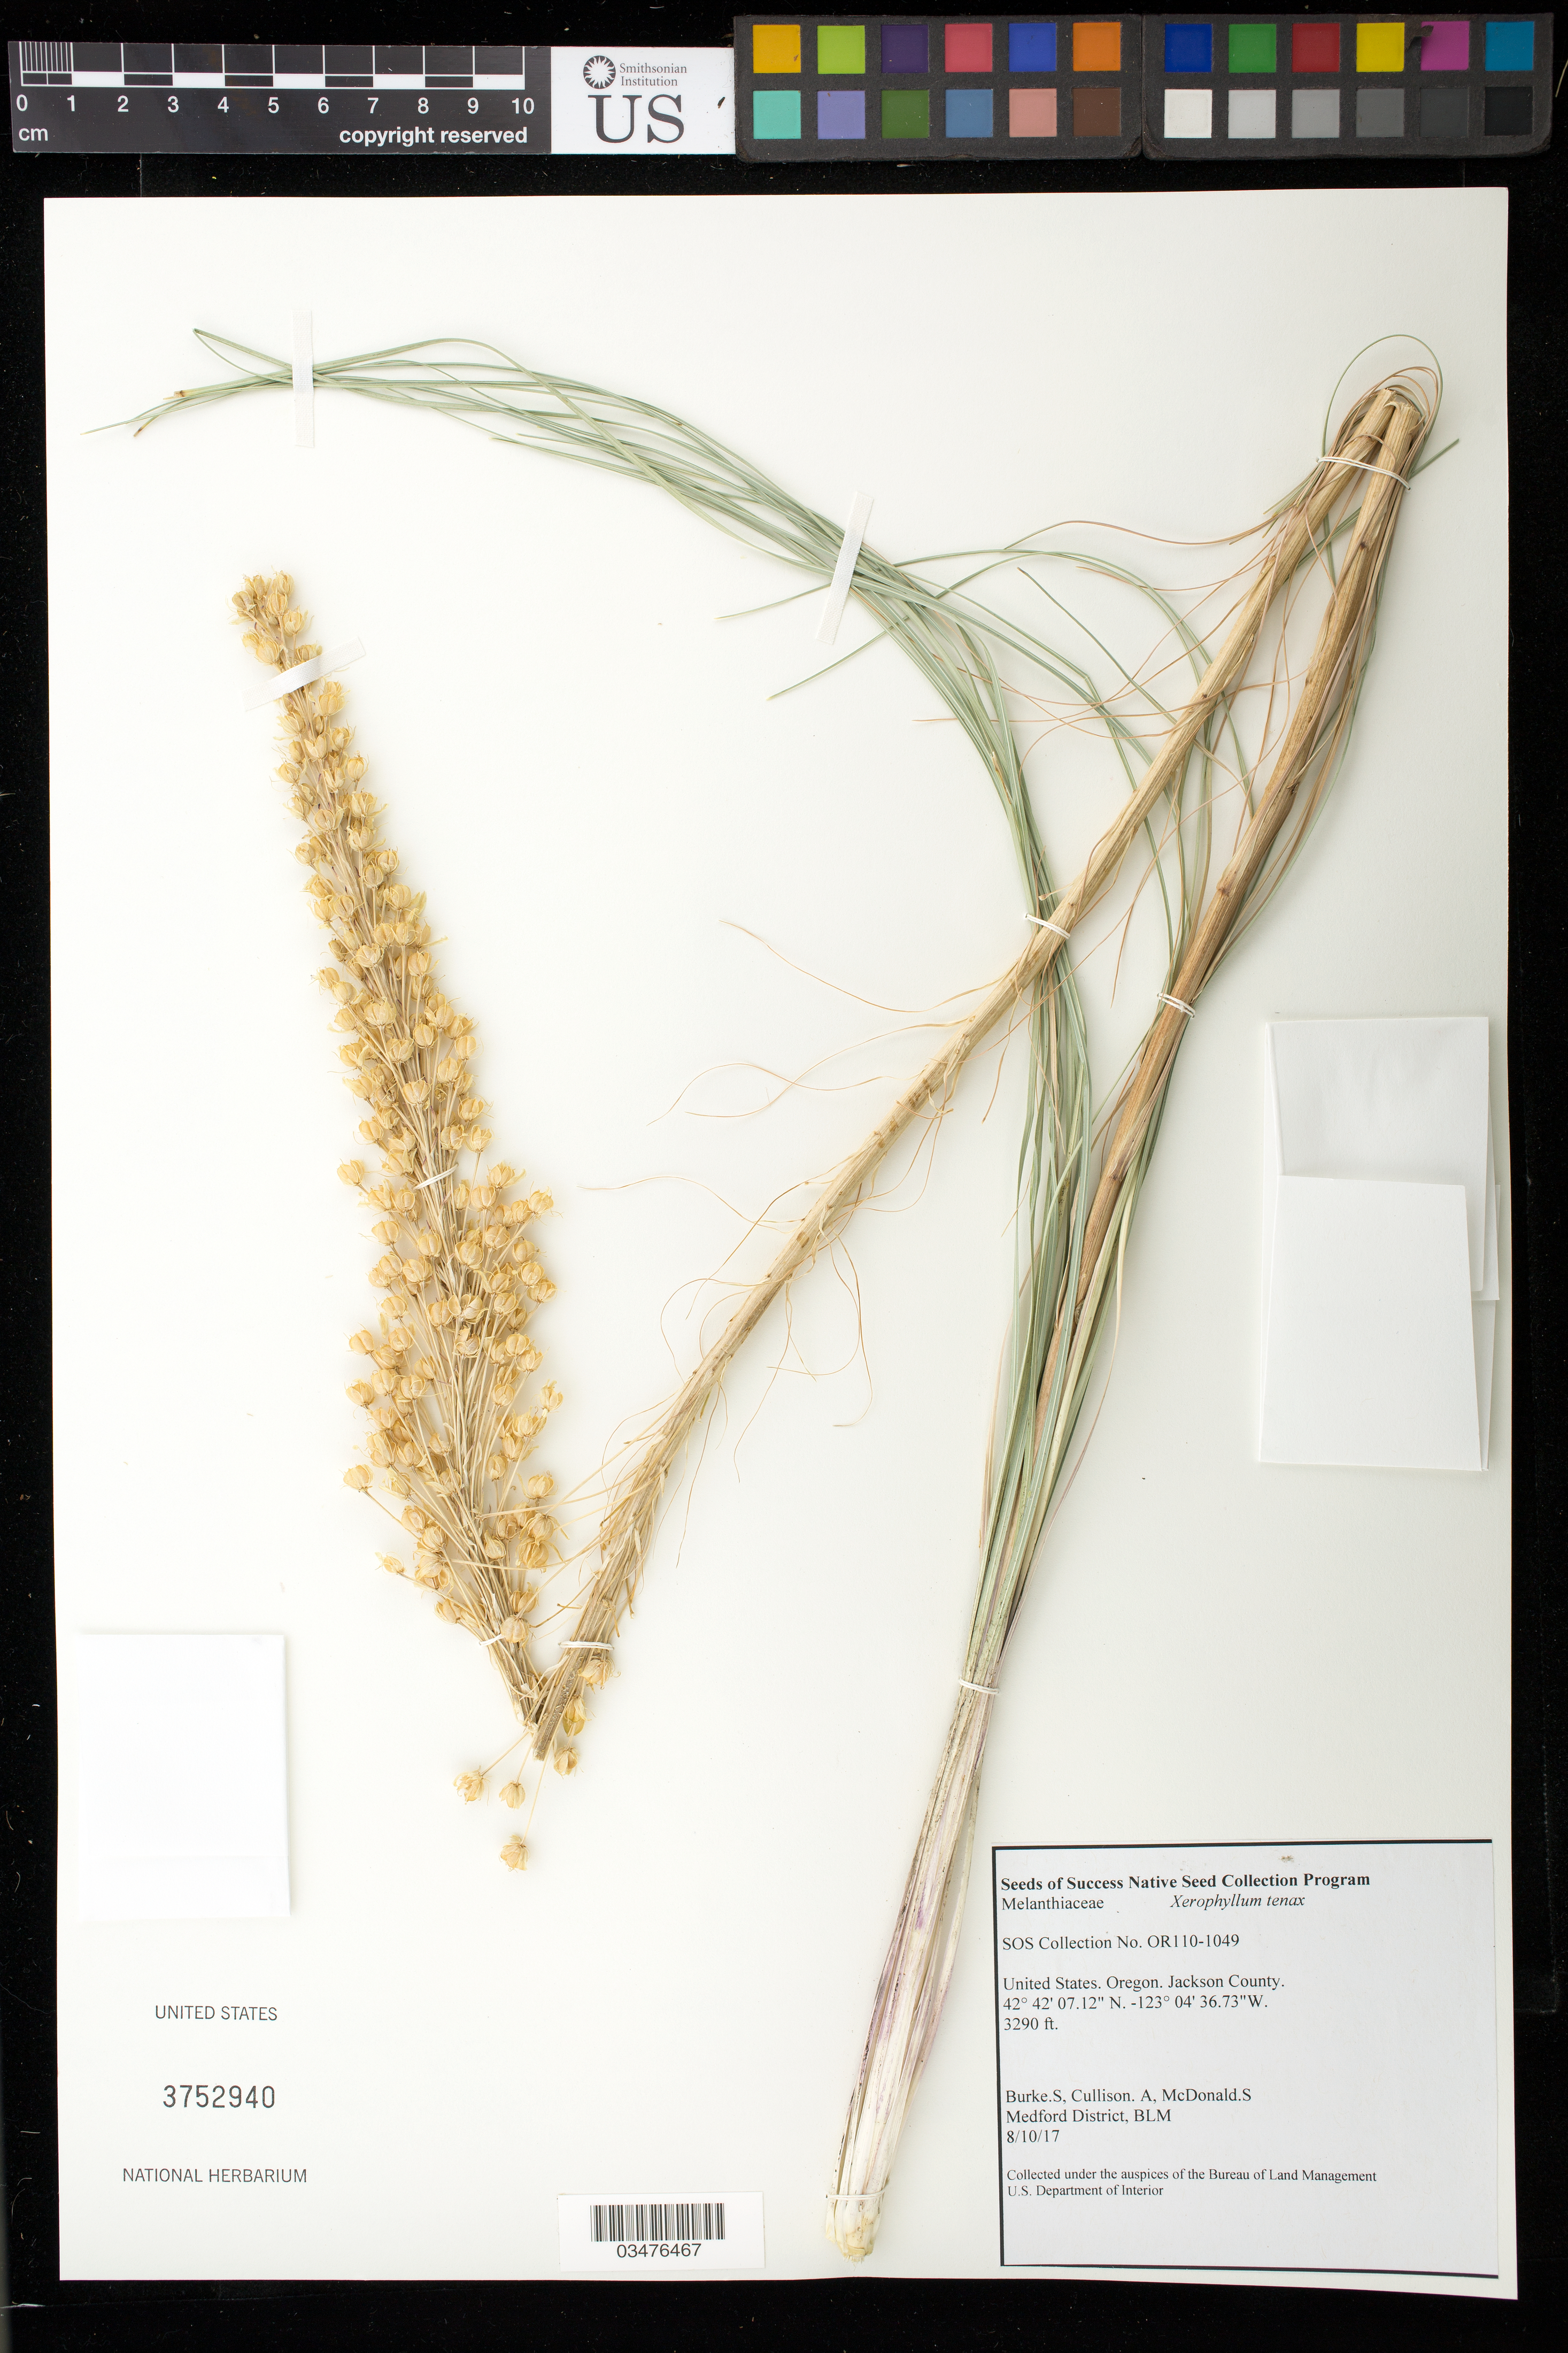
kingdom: Plantae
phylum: Tracheophyta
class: Liliopsida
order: Liliales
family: Melanthiaceae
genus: Xerophyllum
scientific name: Xerophyllum tenax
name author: (Pursh) Nutt.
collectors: S. Burke, A. Cullison & S. McDonald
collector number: OR110-1049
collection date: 2017-08-10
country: United States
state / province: Oregon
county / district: Jackson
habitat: Mixed Conifer-Hardwood Forest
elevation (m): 1003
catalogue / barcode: US 3752940